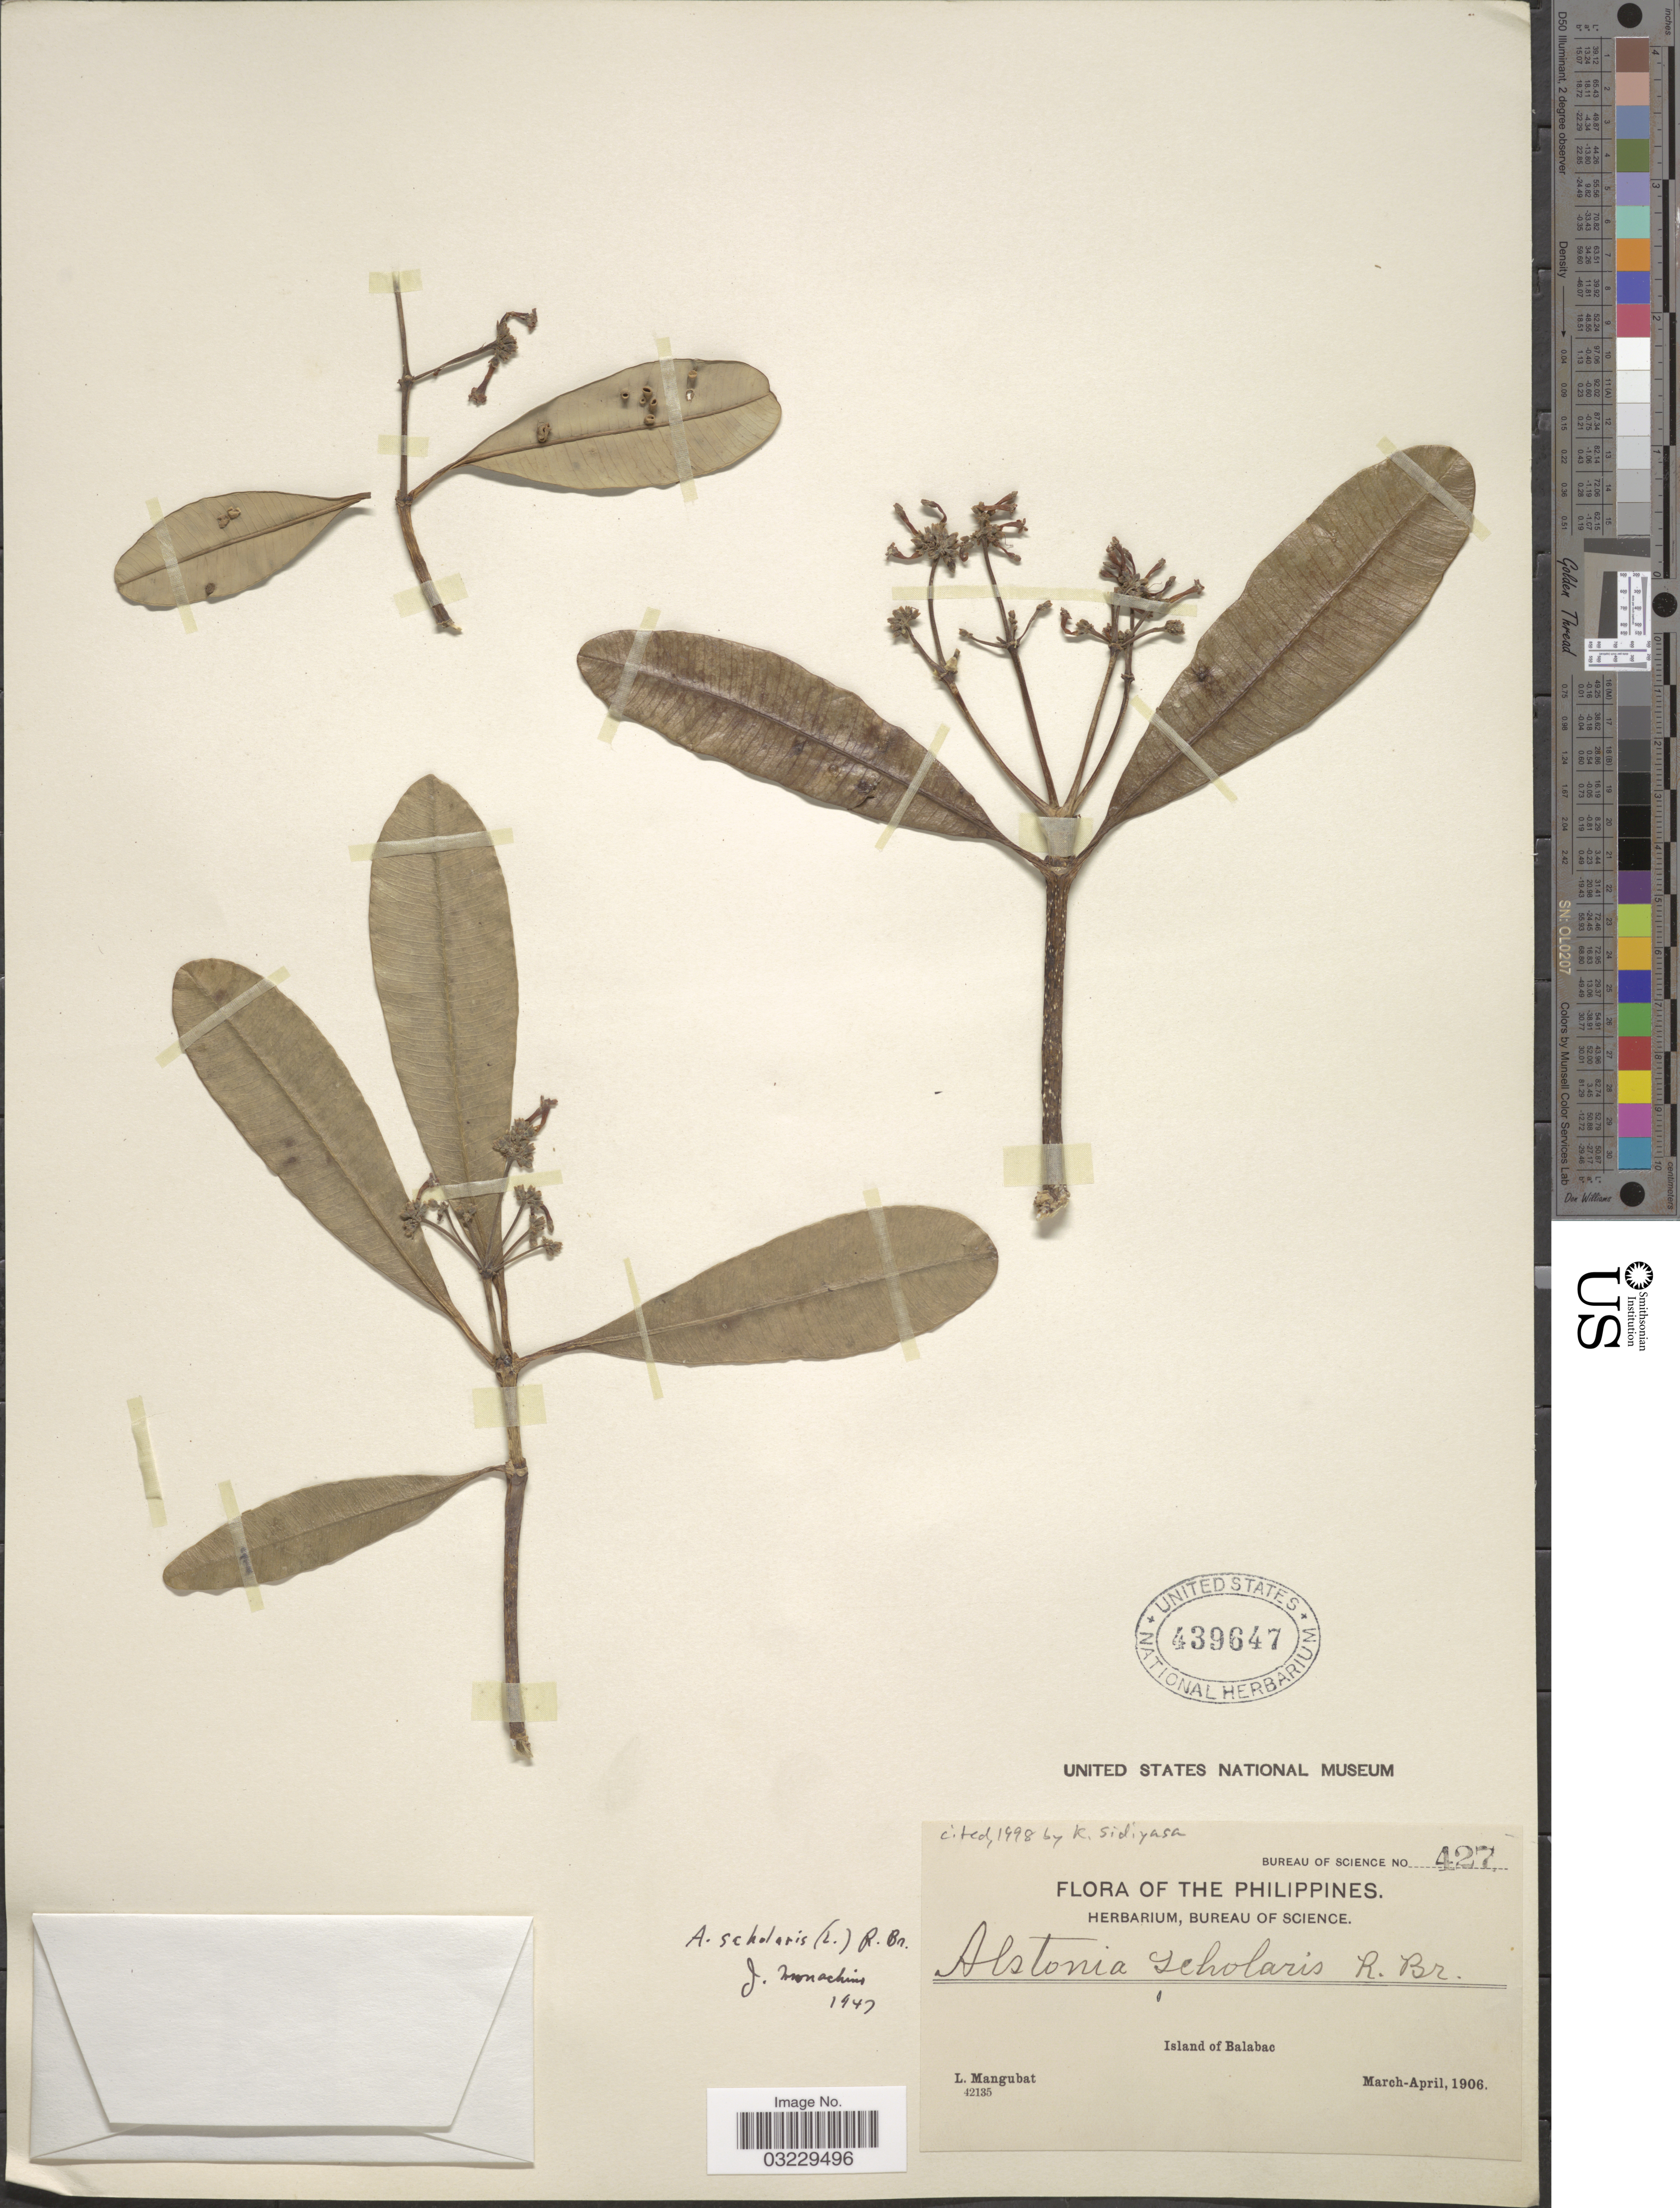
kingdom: Plantae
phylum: Tracheophyta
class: Magnoliopsida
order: Gentianales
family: Apocynaceae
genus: Alstonia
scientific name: Alstonia scholaris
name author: (L.) R. Br.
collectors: L. Mangubat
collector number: Bureau of science 427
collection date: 1906-03/1906-04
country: Philippines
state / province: Mimaropa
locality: Island of Balabac.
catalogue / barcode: US 439647